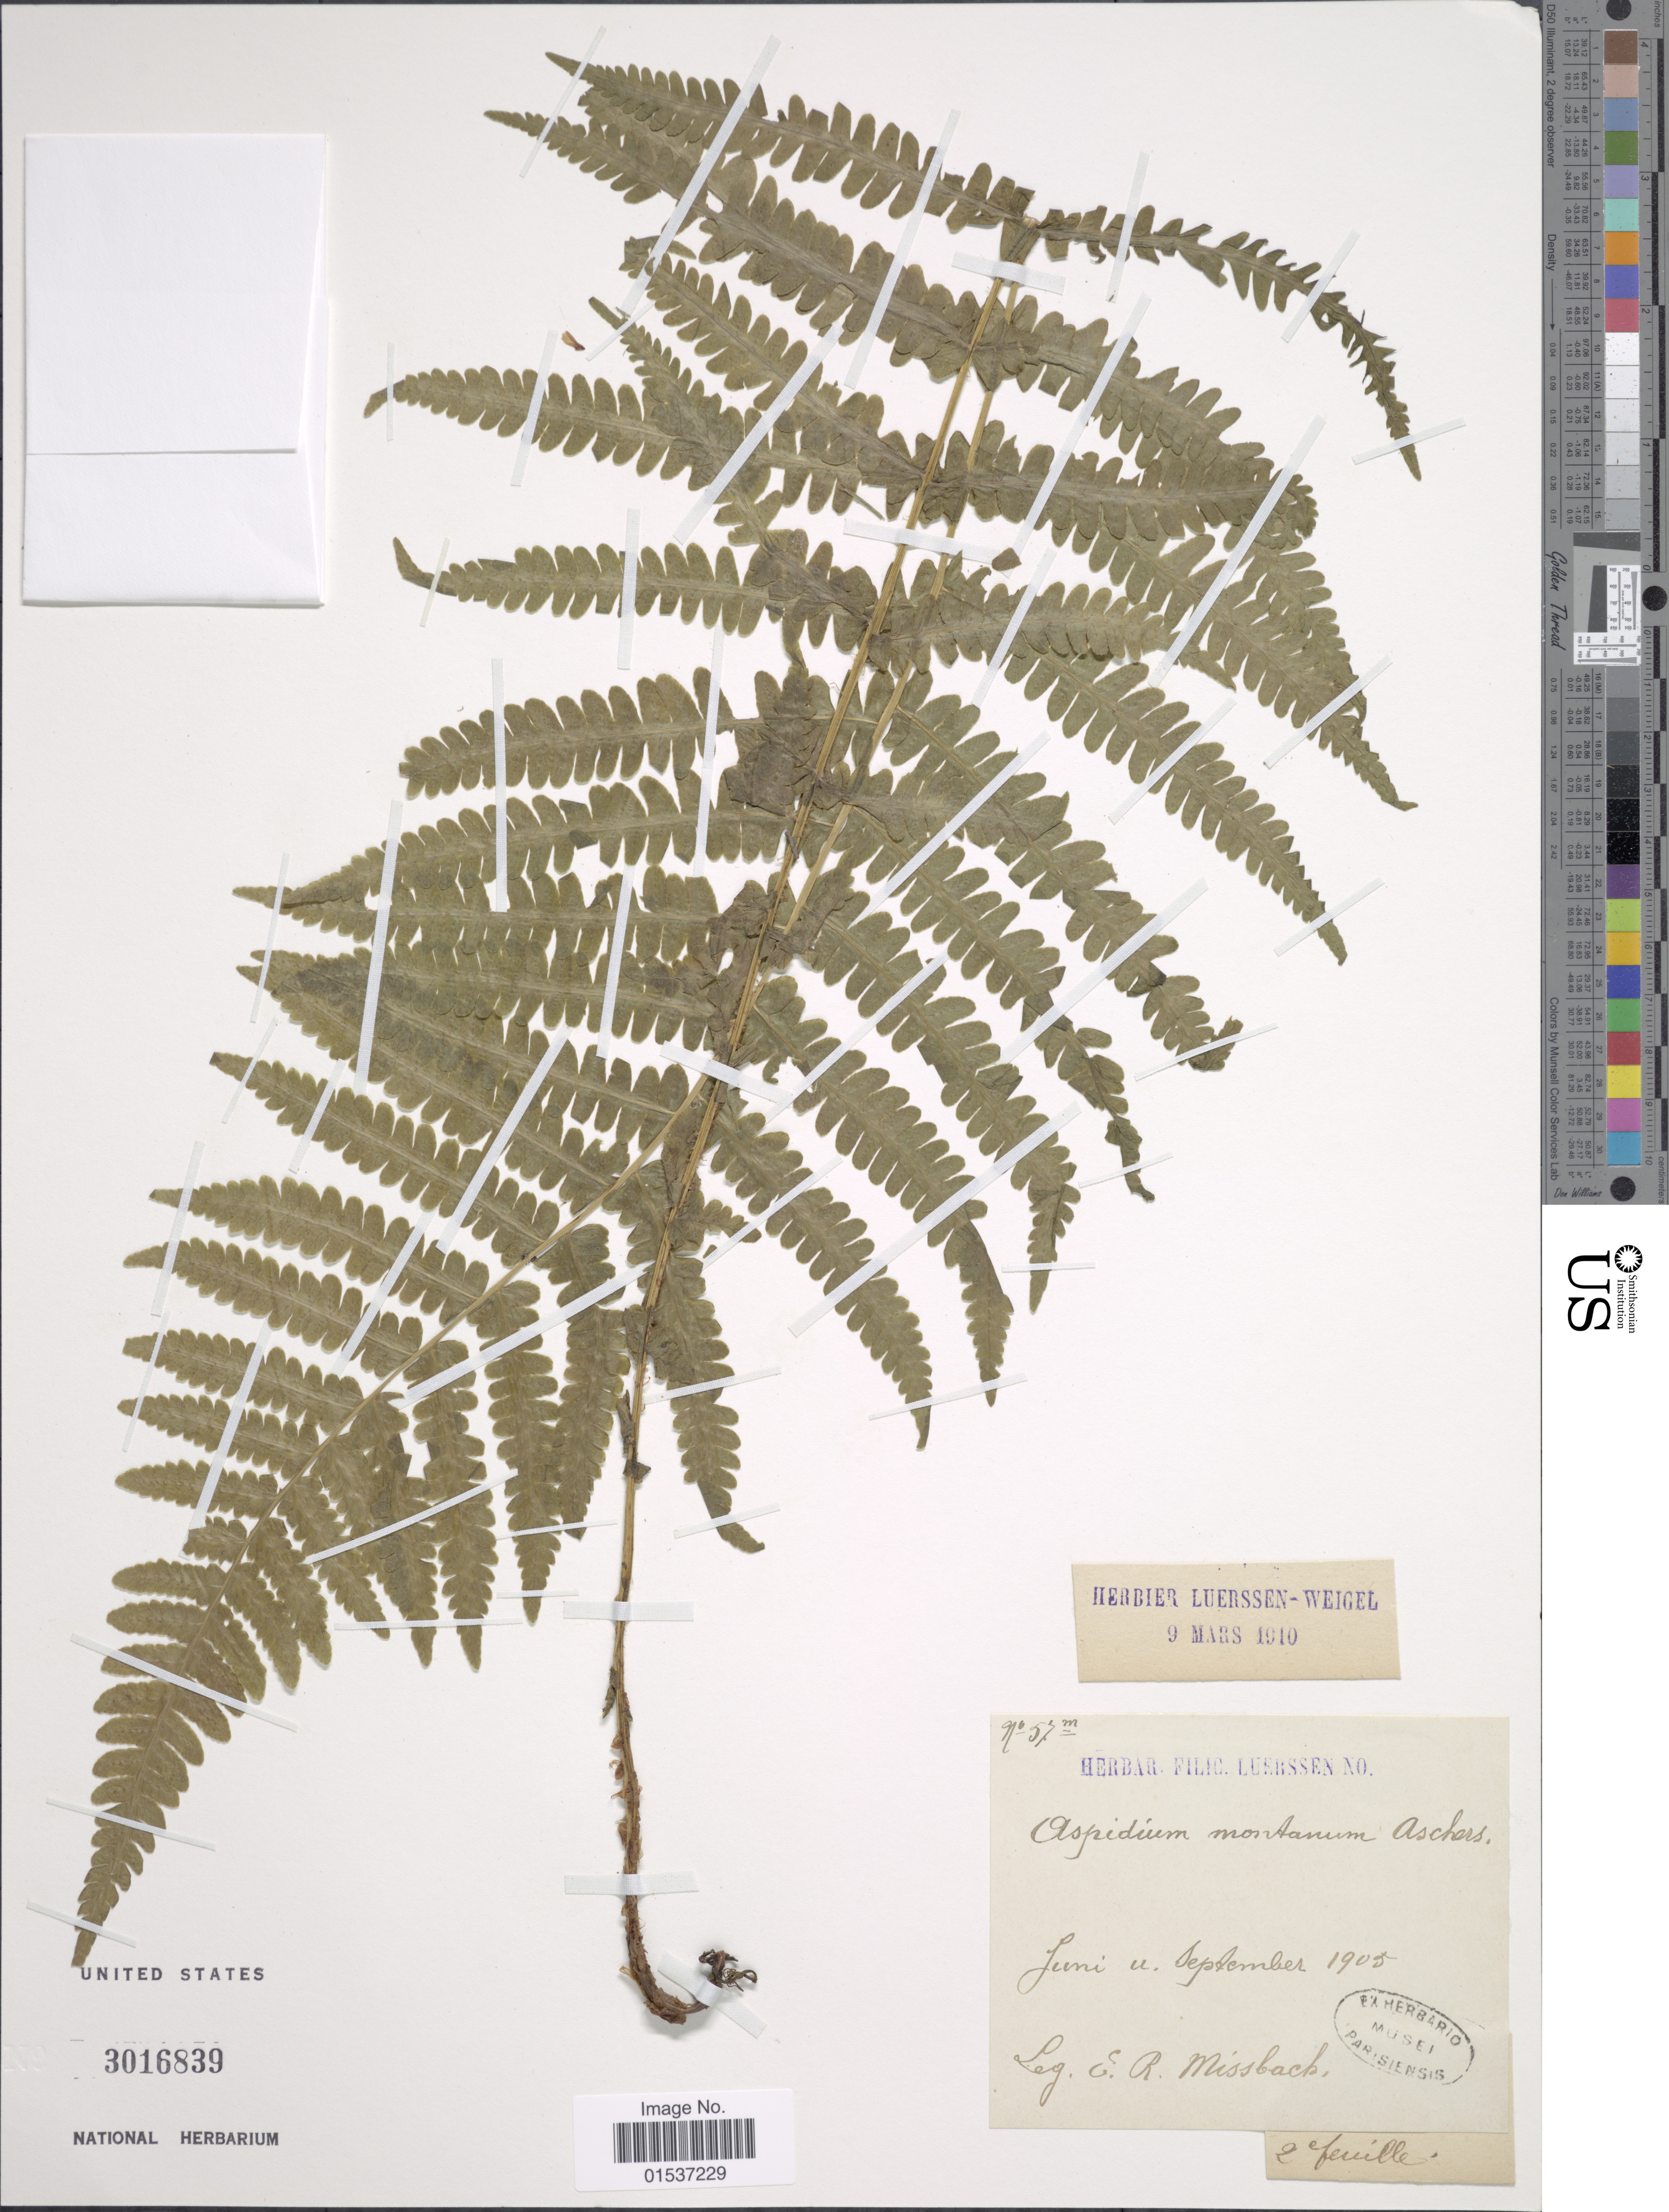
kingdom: Plantae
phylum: Tracheophyta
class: Polypodiopsida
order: Polypodiales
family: Thelypteridaceae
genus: Oreopteris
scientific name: Oreopteris limbosperma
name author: (All.) K. Iwats.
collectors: E. Missbach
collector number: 57m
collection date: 1905-06/1905-09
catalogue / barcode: US 3016839